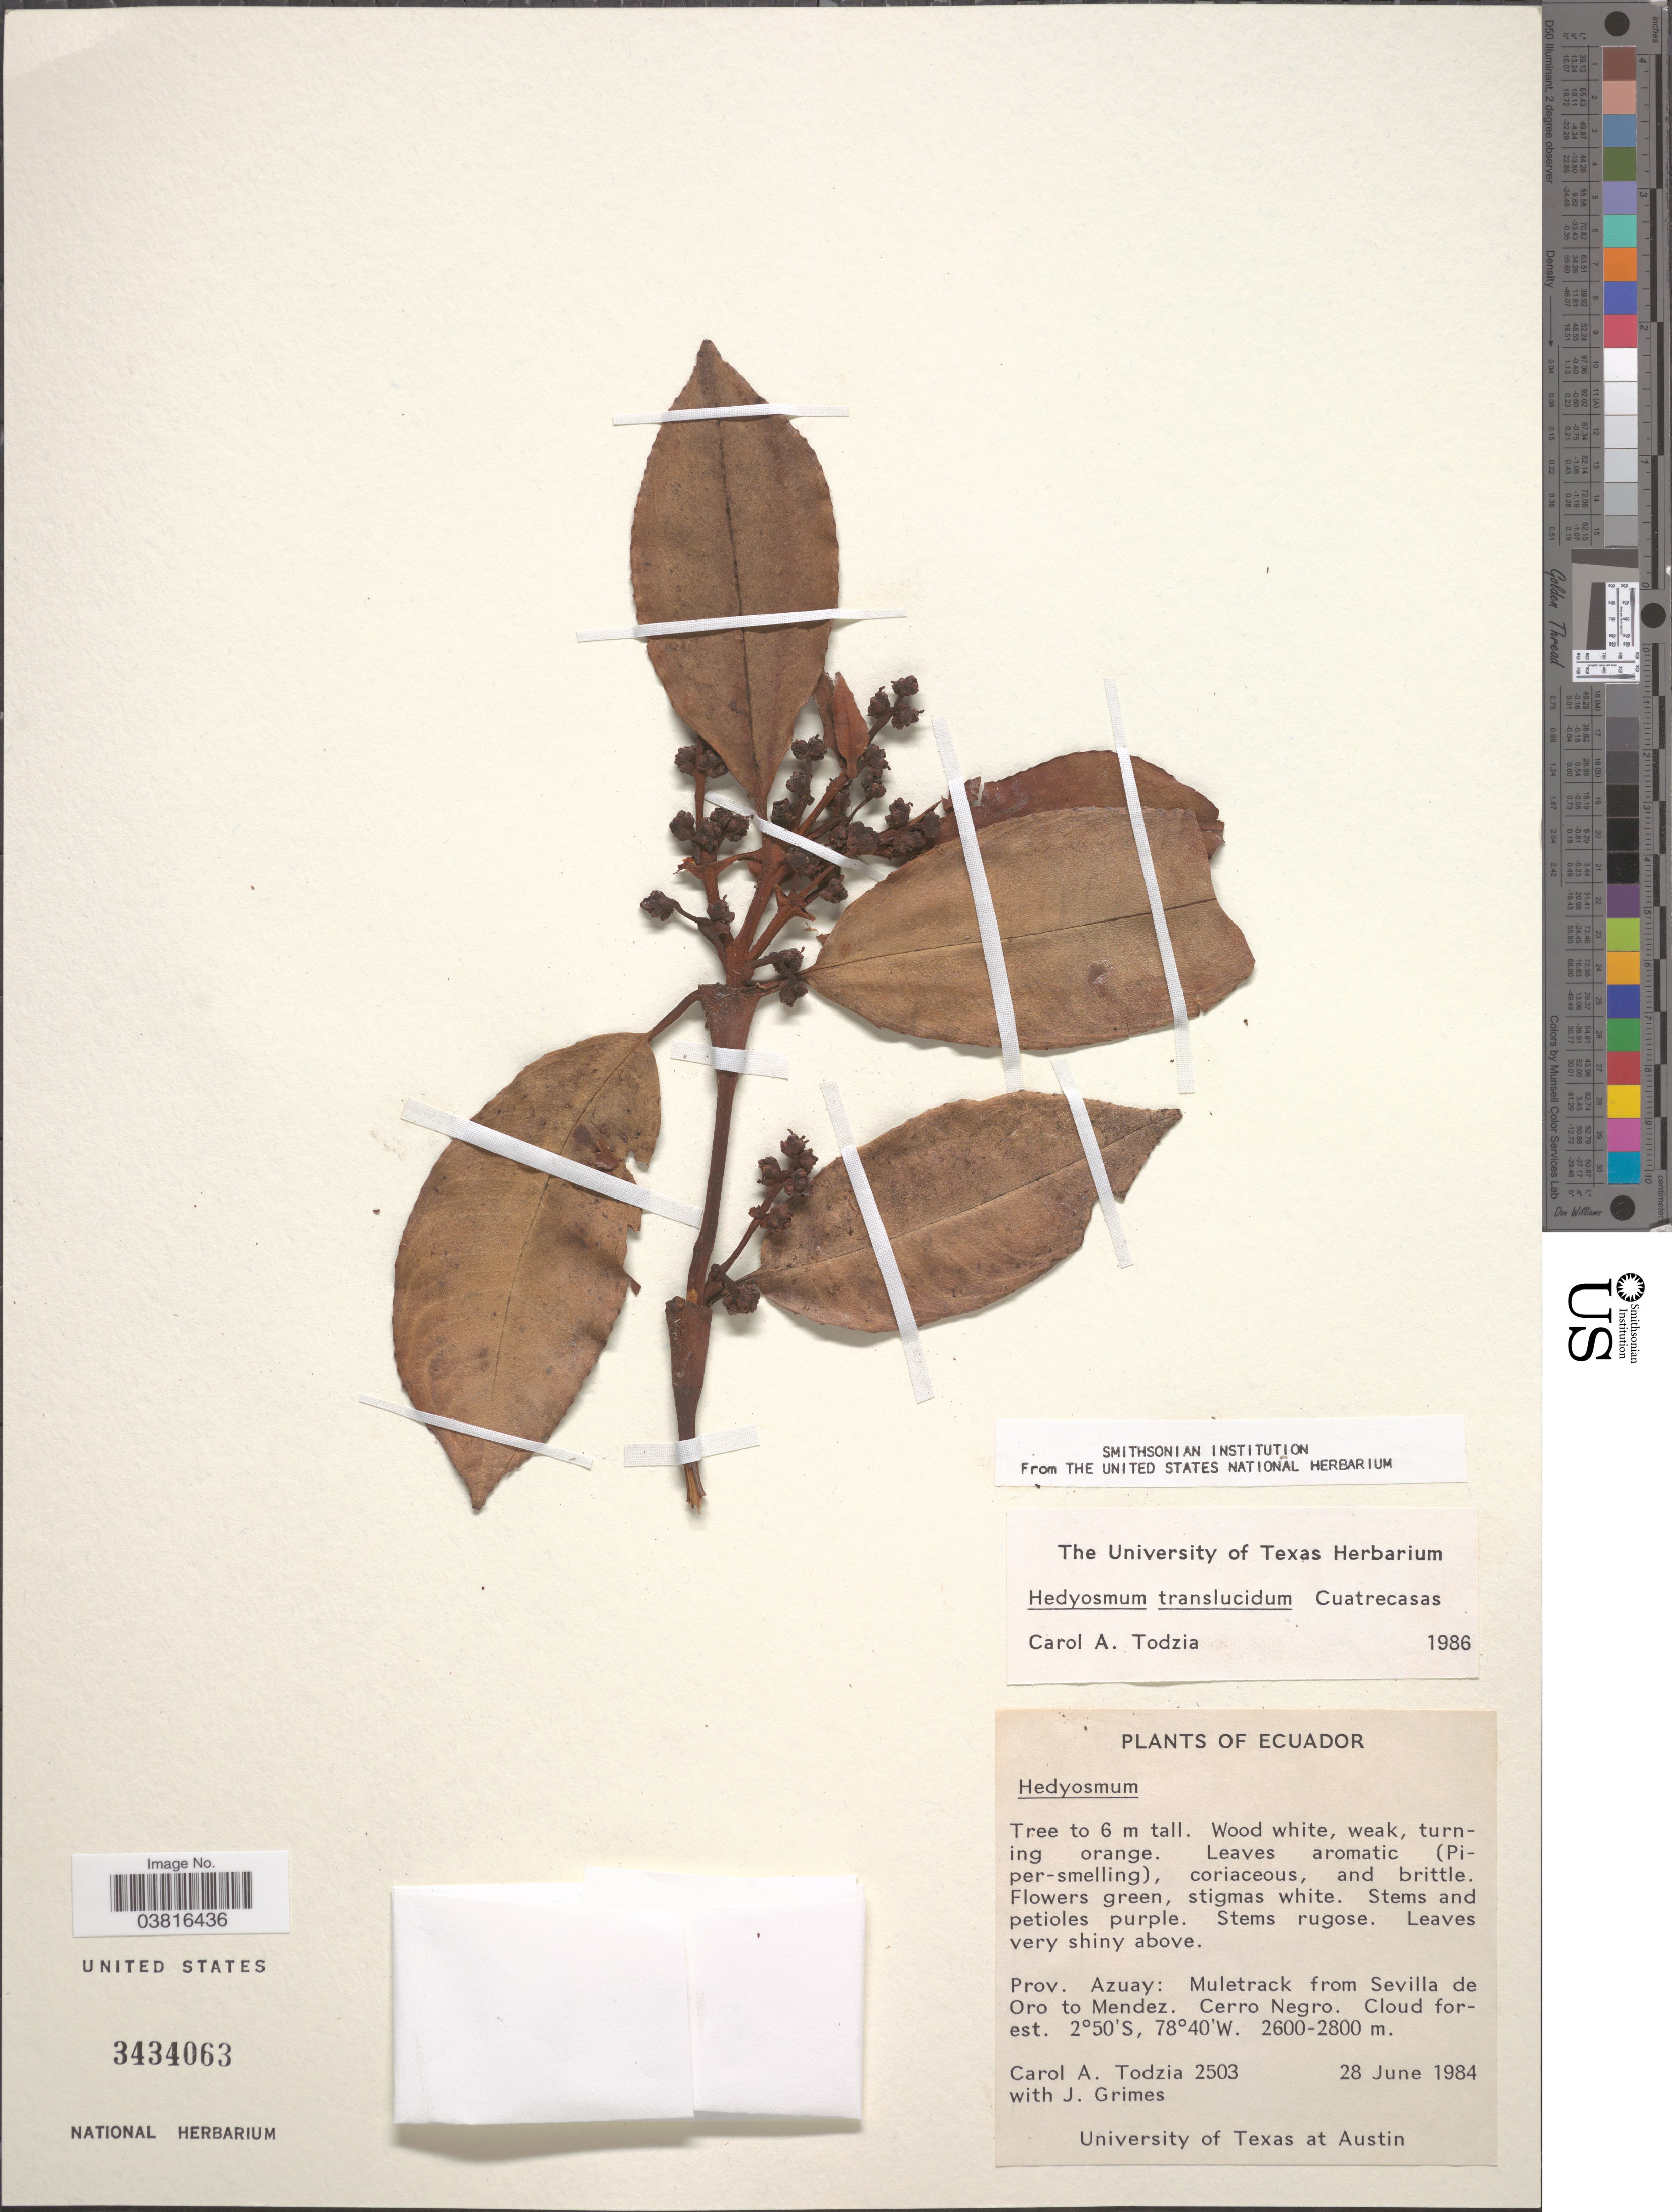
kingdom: Plantae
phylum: Tracheophyta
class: Magnoliopsida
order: Chloranthales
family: Chloranthaceae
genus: Hedyosmum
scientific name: Hedyosmum translucidum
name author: Cuatrec.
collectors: C. A. Todzia & J. Grimes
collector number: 2503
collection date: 1984-06-28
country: Ecuador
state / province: Azuay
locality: Muletrack from Sevilla de Oro to Mendez. Cerro Negro.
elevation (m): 2600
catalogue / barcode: US 3434063